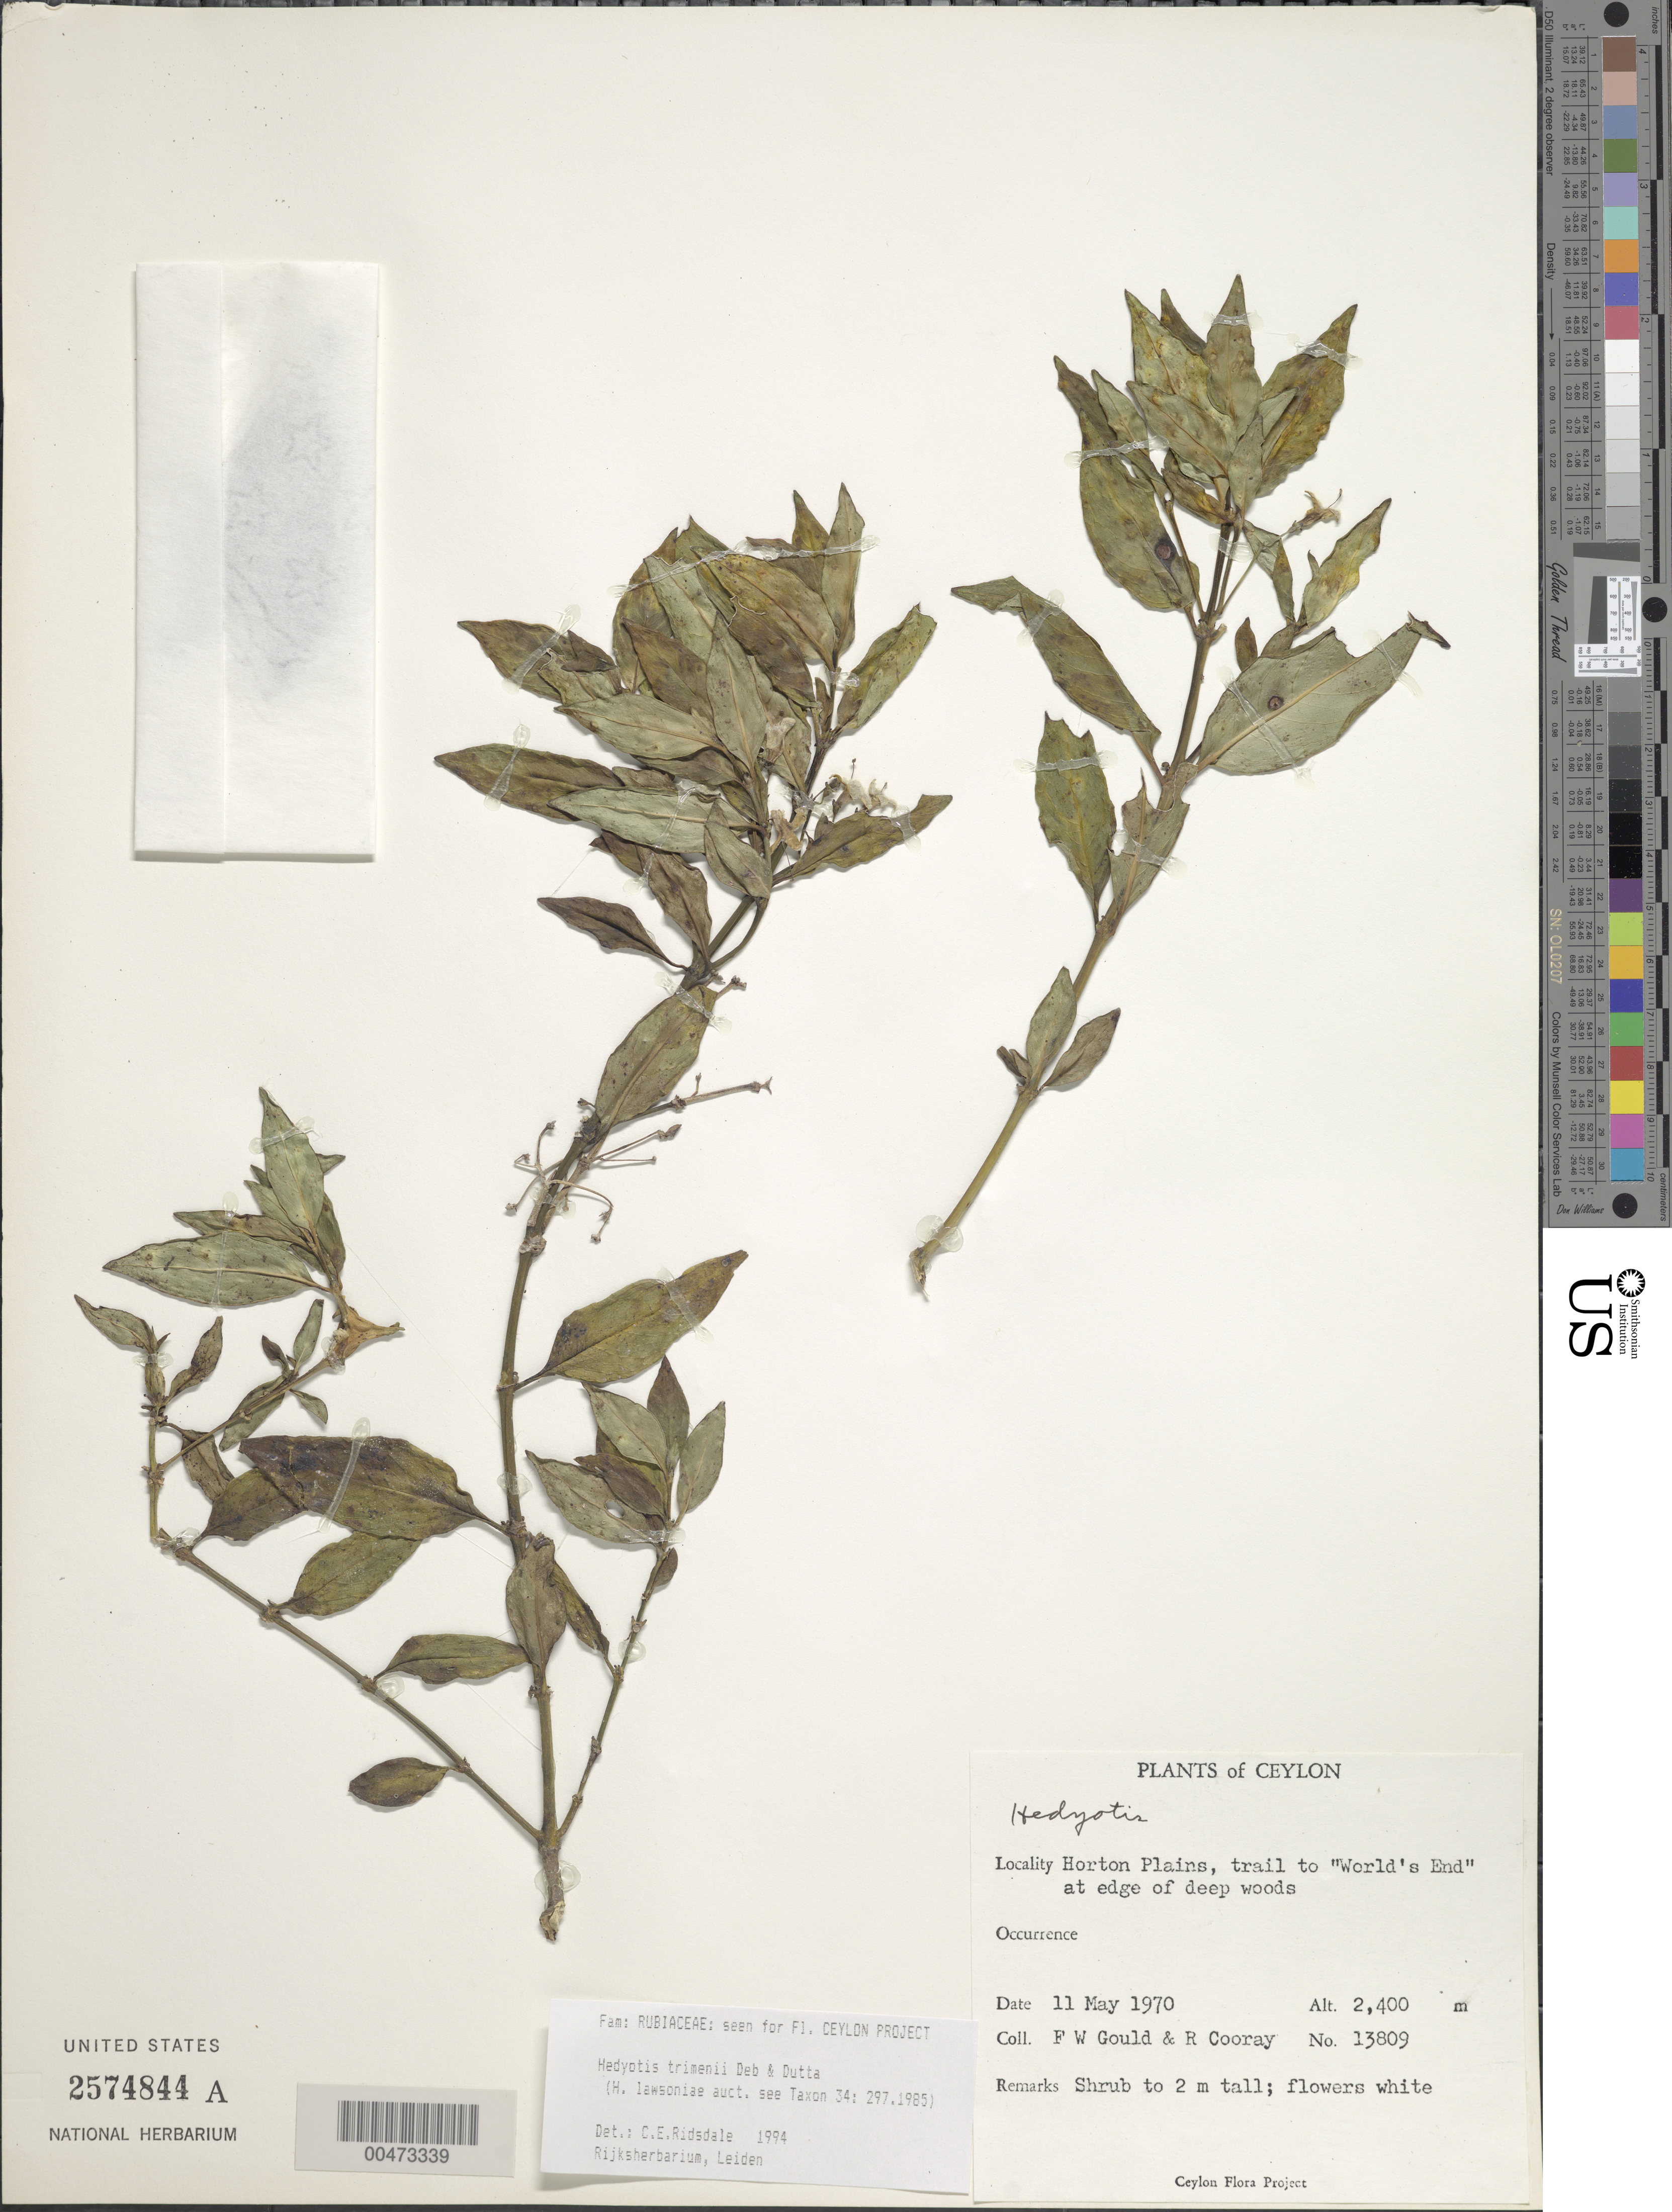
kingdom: Plantae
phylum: Tracheophyta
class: Magnoliopsida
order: Gentianales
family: Rubiaceae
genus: Hedyotis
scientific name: Hedyotis trimenii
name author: Deb & R. Dutta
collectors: F. W. Gould & R. Cooray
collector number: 13809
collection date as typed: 11 May 1970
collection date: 1970-05-11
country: Sri Lanka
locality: Horton Plains, trail to World's End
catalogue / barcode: US 2574844A